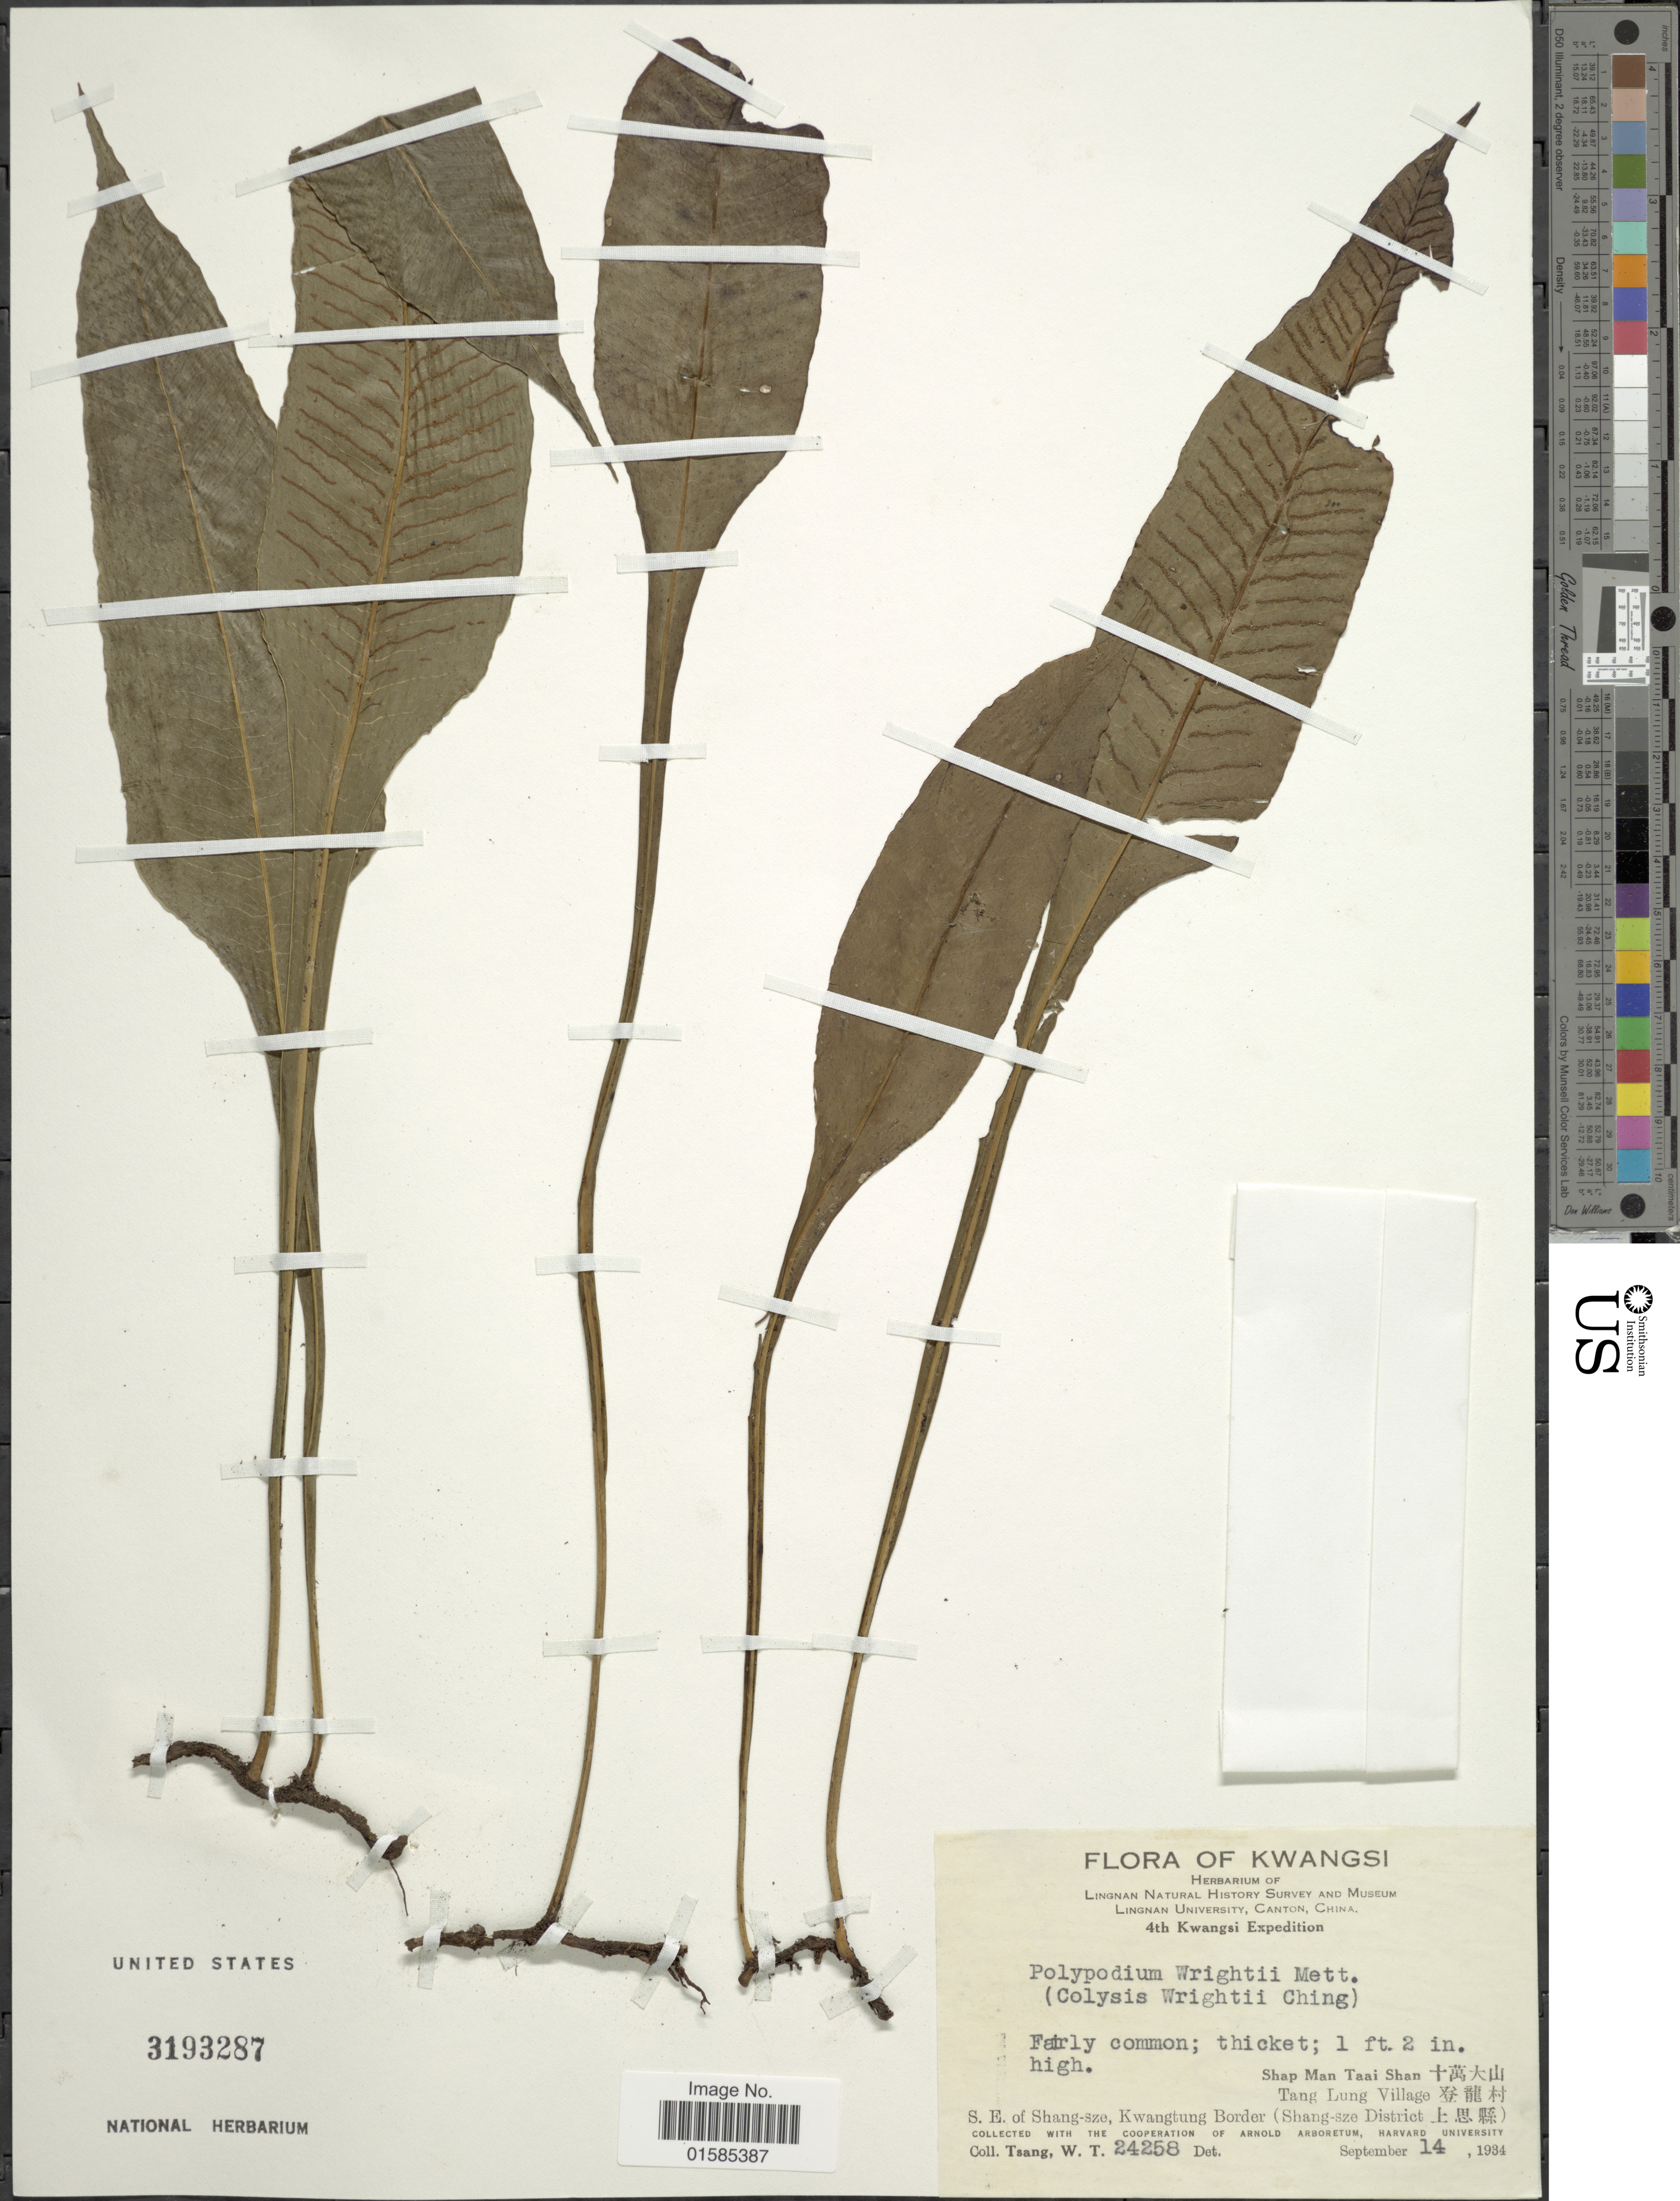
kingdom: Plantae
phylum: Tracheophyta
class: Polypodiopsida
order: Polypodiales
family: Polypodiaceae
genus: Leptochilus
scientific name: Leptochilus wrightii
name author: (Hook.) X.C. Zhang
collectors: W. T. Tsang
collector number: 24258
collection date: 1934-09-14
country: China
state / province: Guangxi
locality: Kwangsi, Shap Man Taai Shan, Tang Lung Village, S, E, of Shang-sze, Kwangtung Border (Shang-sze District)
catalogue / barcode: US 3193287